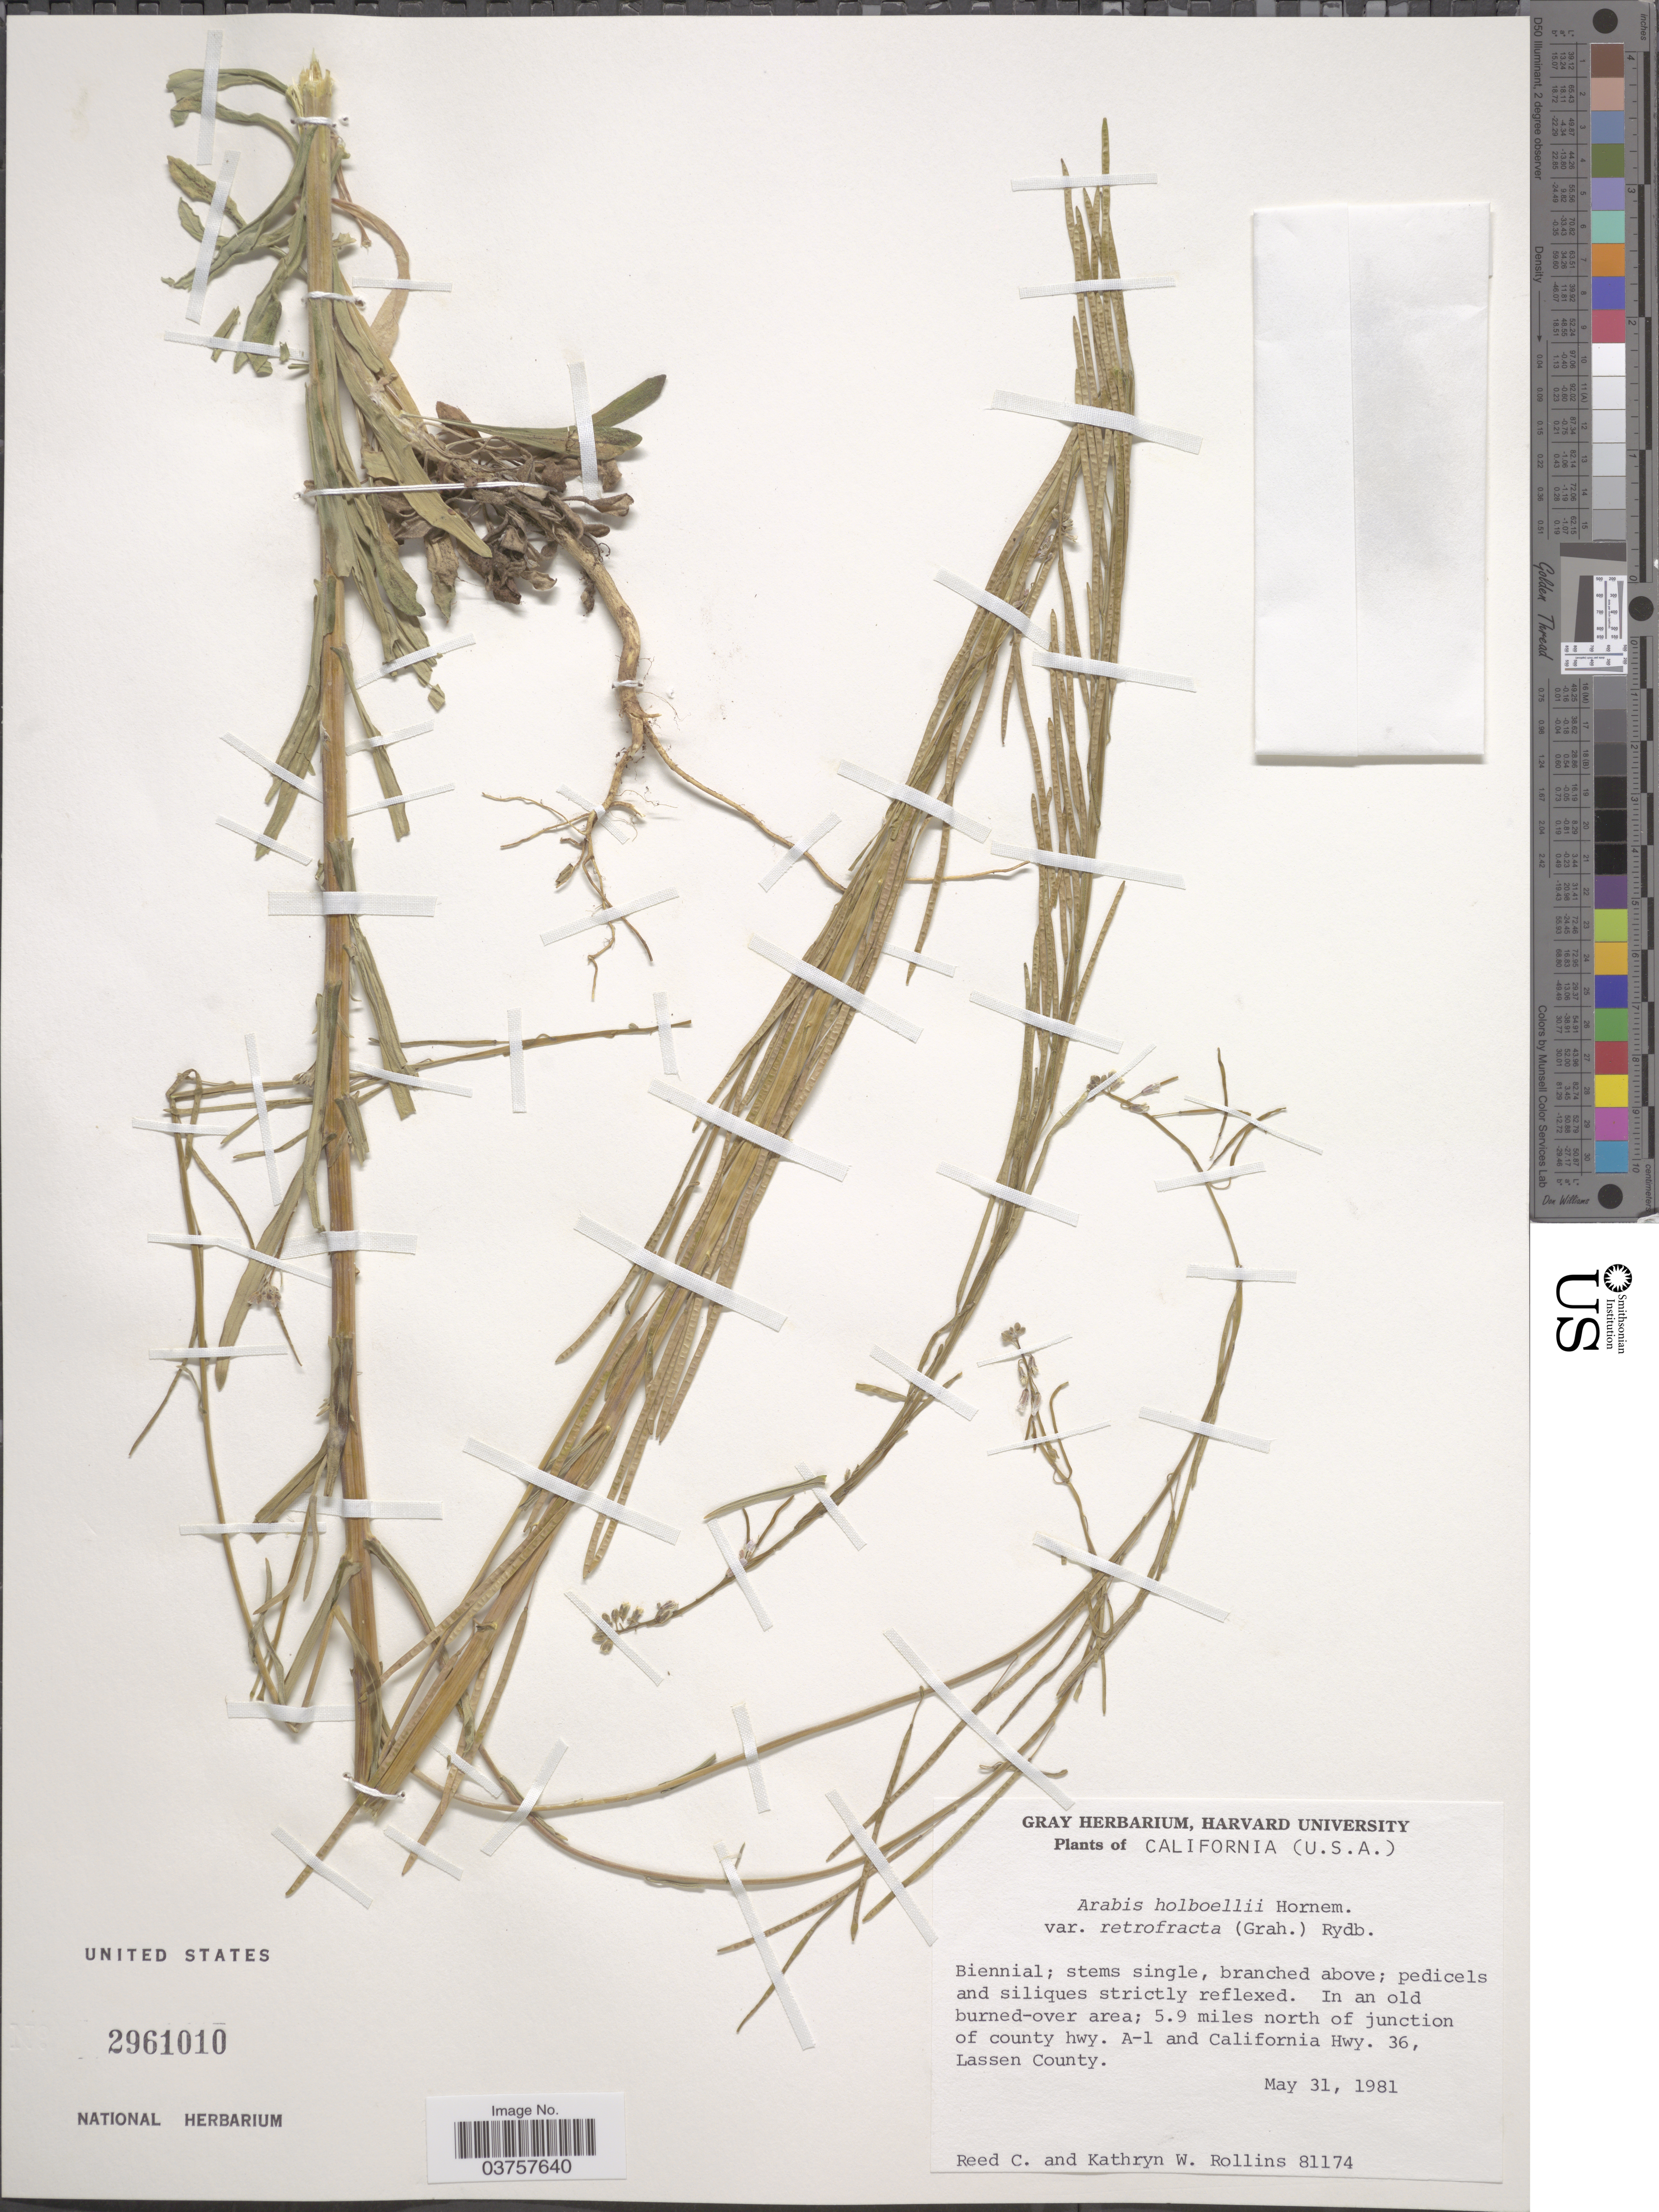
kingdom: Plantae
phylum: Tracheophyta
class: Magnoliopsida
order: Brassicales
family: Brassicaceae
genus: Arabis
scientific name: Arabis holboellii var. retrofracta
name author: Rydb.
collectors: R. C. Rollins & K. W. Rollins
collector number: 81174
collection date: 1981-05-31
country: United States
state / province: California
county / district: Lassen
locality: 5.9 miles north of junction of county hwy. A-1 and California Hwy. 36, Lassen County.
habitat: in an old burned over area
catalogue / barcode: US 2961010